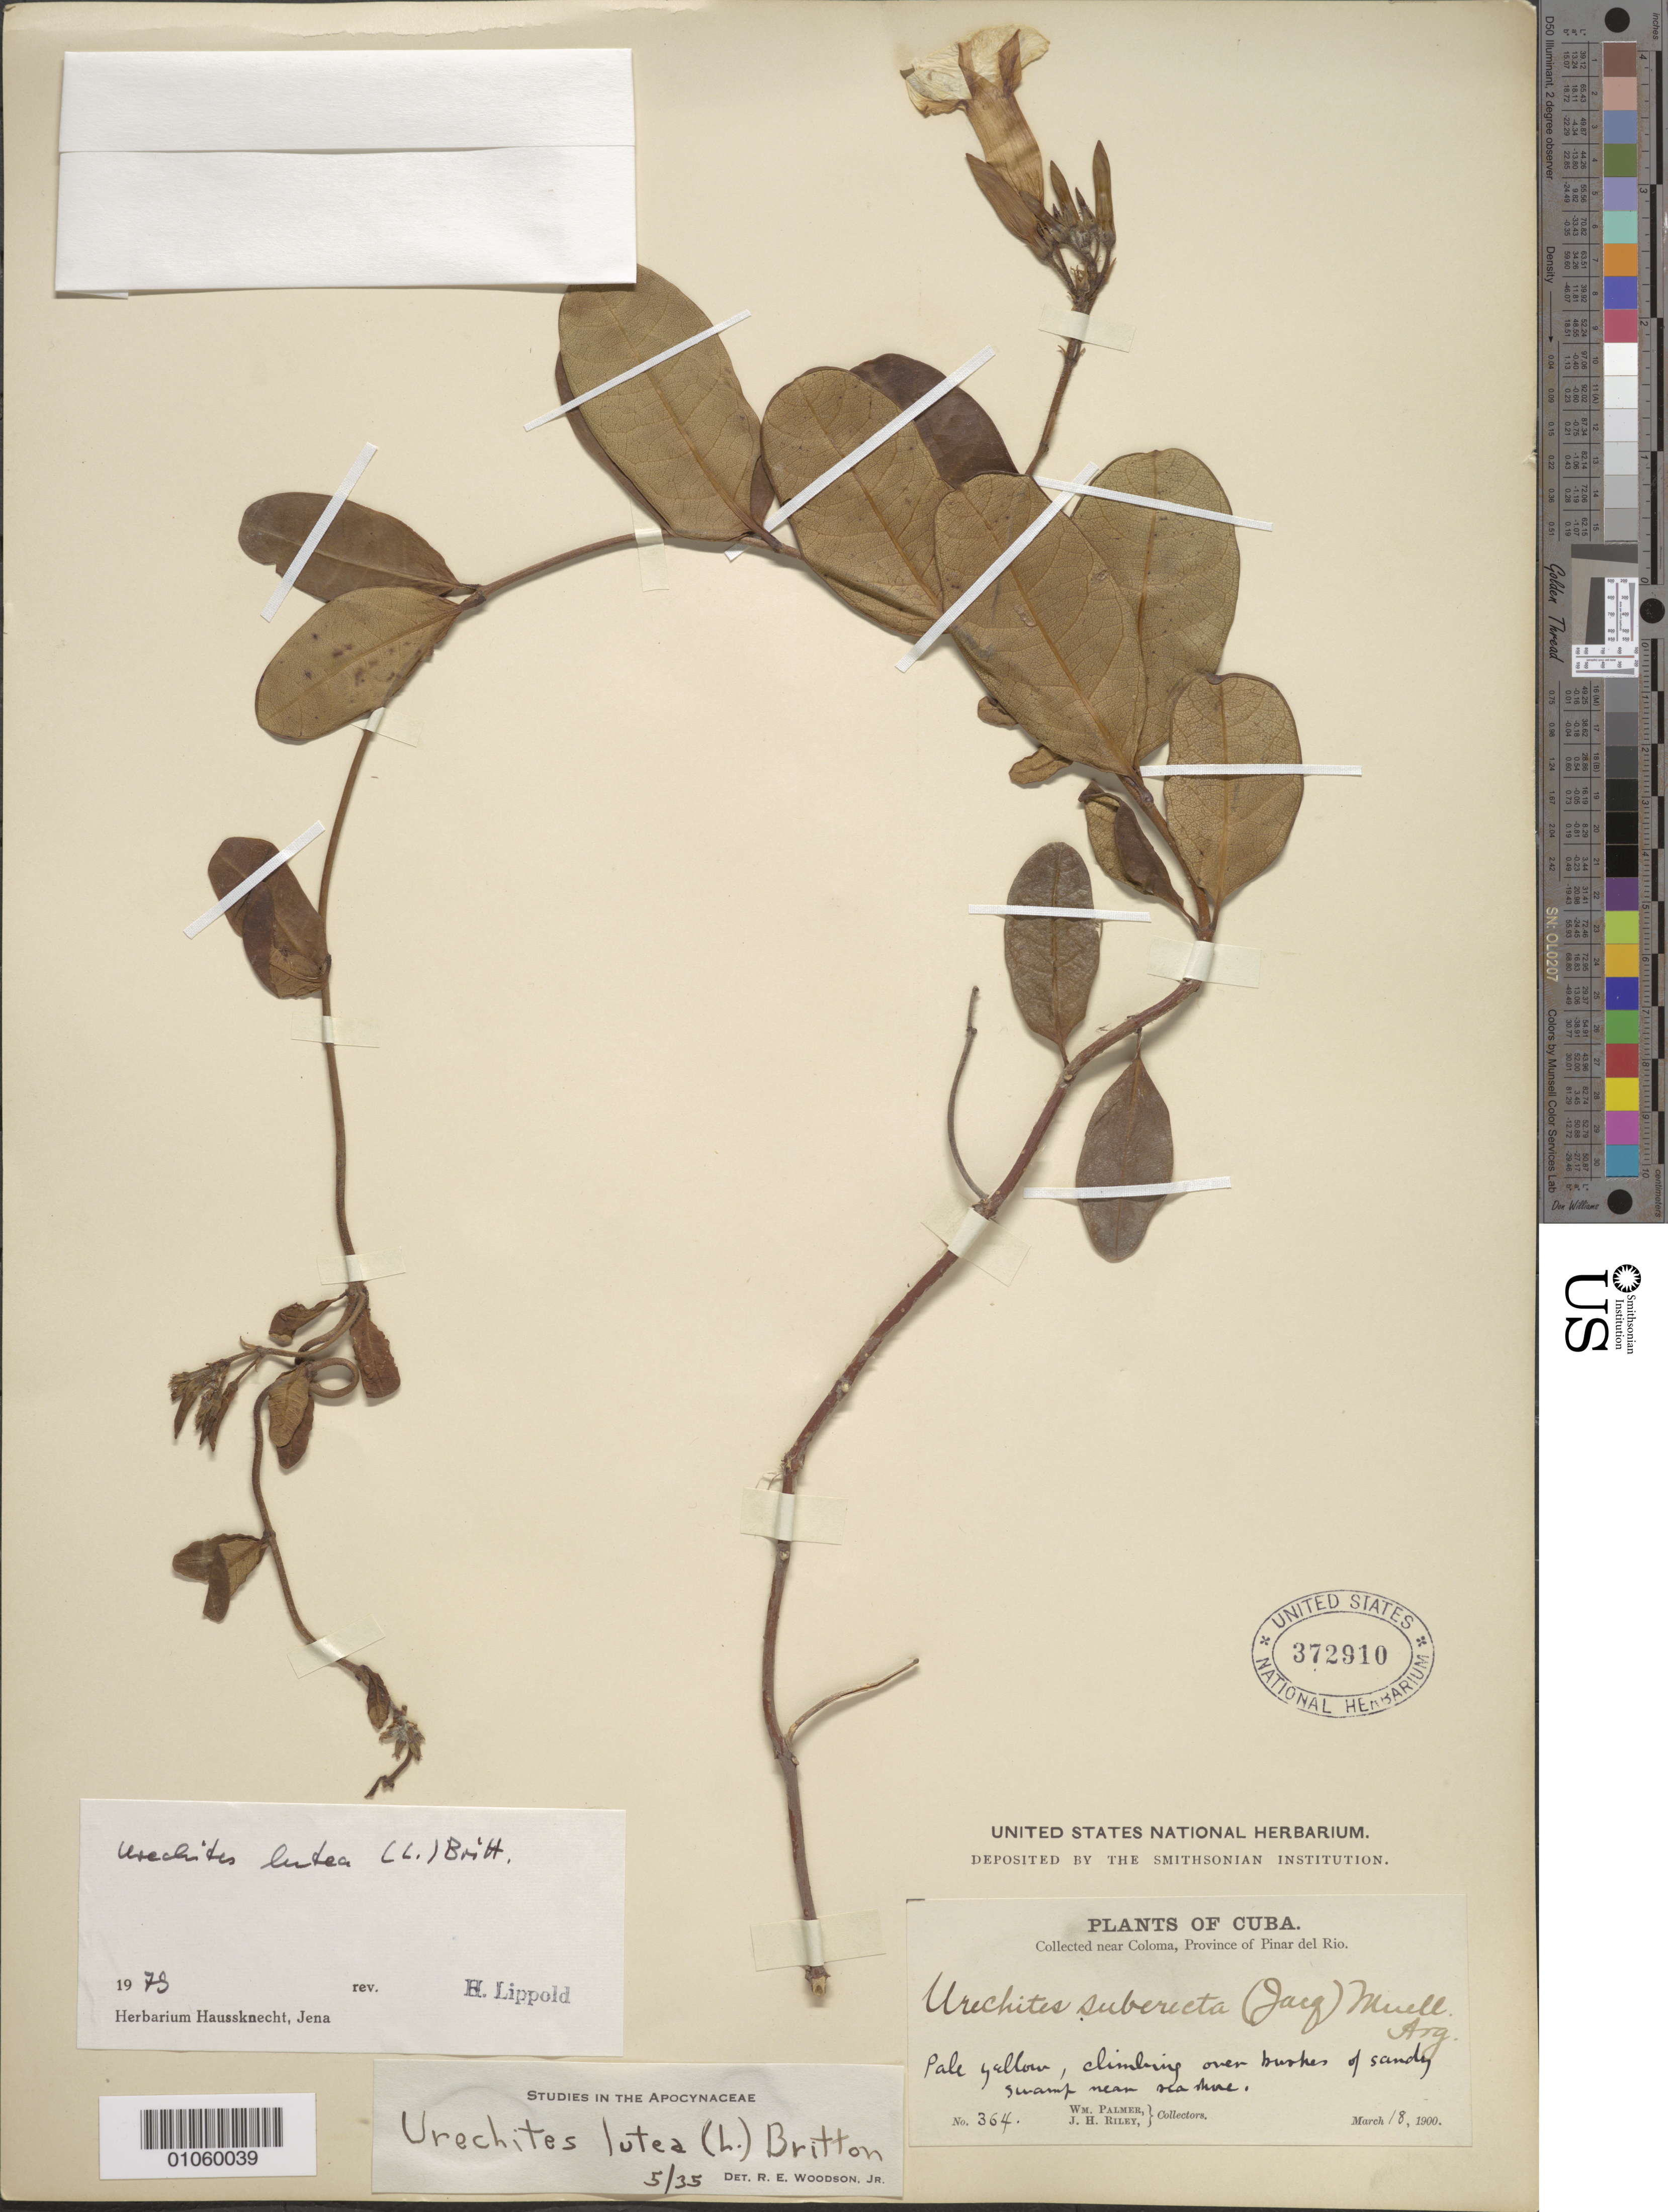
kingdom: Plantae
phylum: Tracheophyta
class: Magnoliopsida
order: Gentianales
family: Apocynaceae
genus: Urechites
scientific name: Urechites lutea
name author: (L.) Britton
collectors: W. Palmer & J. H. Riley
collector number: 364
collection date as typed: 18 Mar 1900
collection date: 1900-03-18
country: Cuba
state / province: Pinar del Rio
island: Cuba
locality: Swamp near sea shore; near Coloma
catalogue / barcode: US 372910